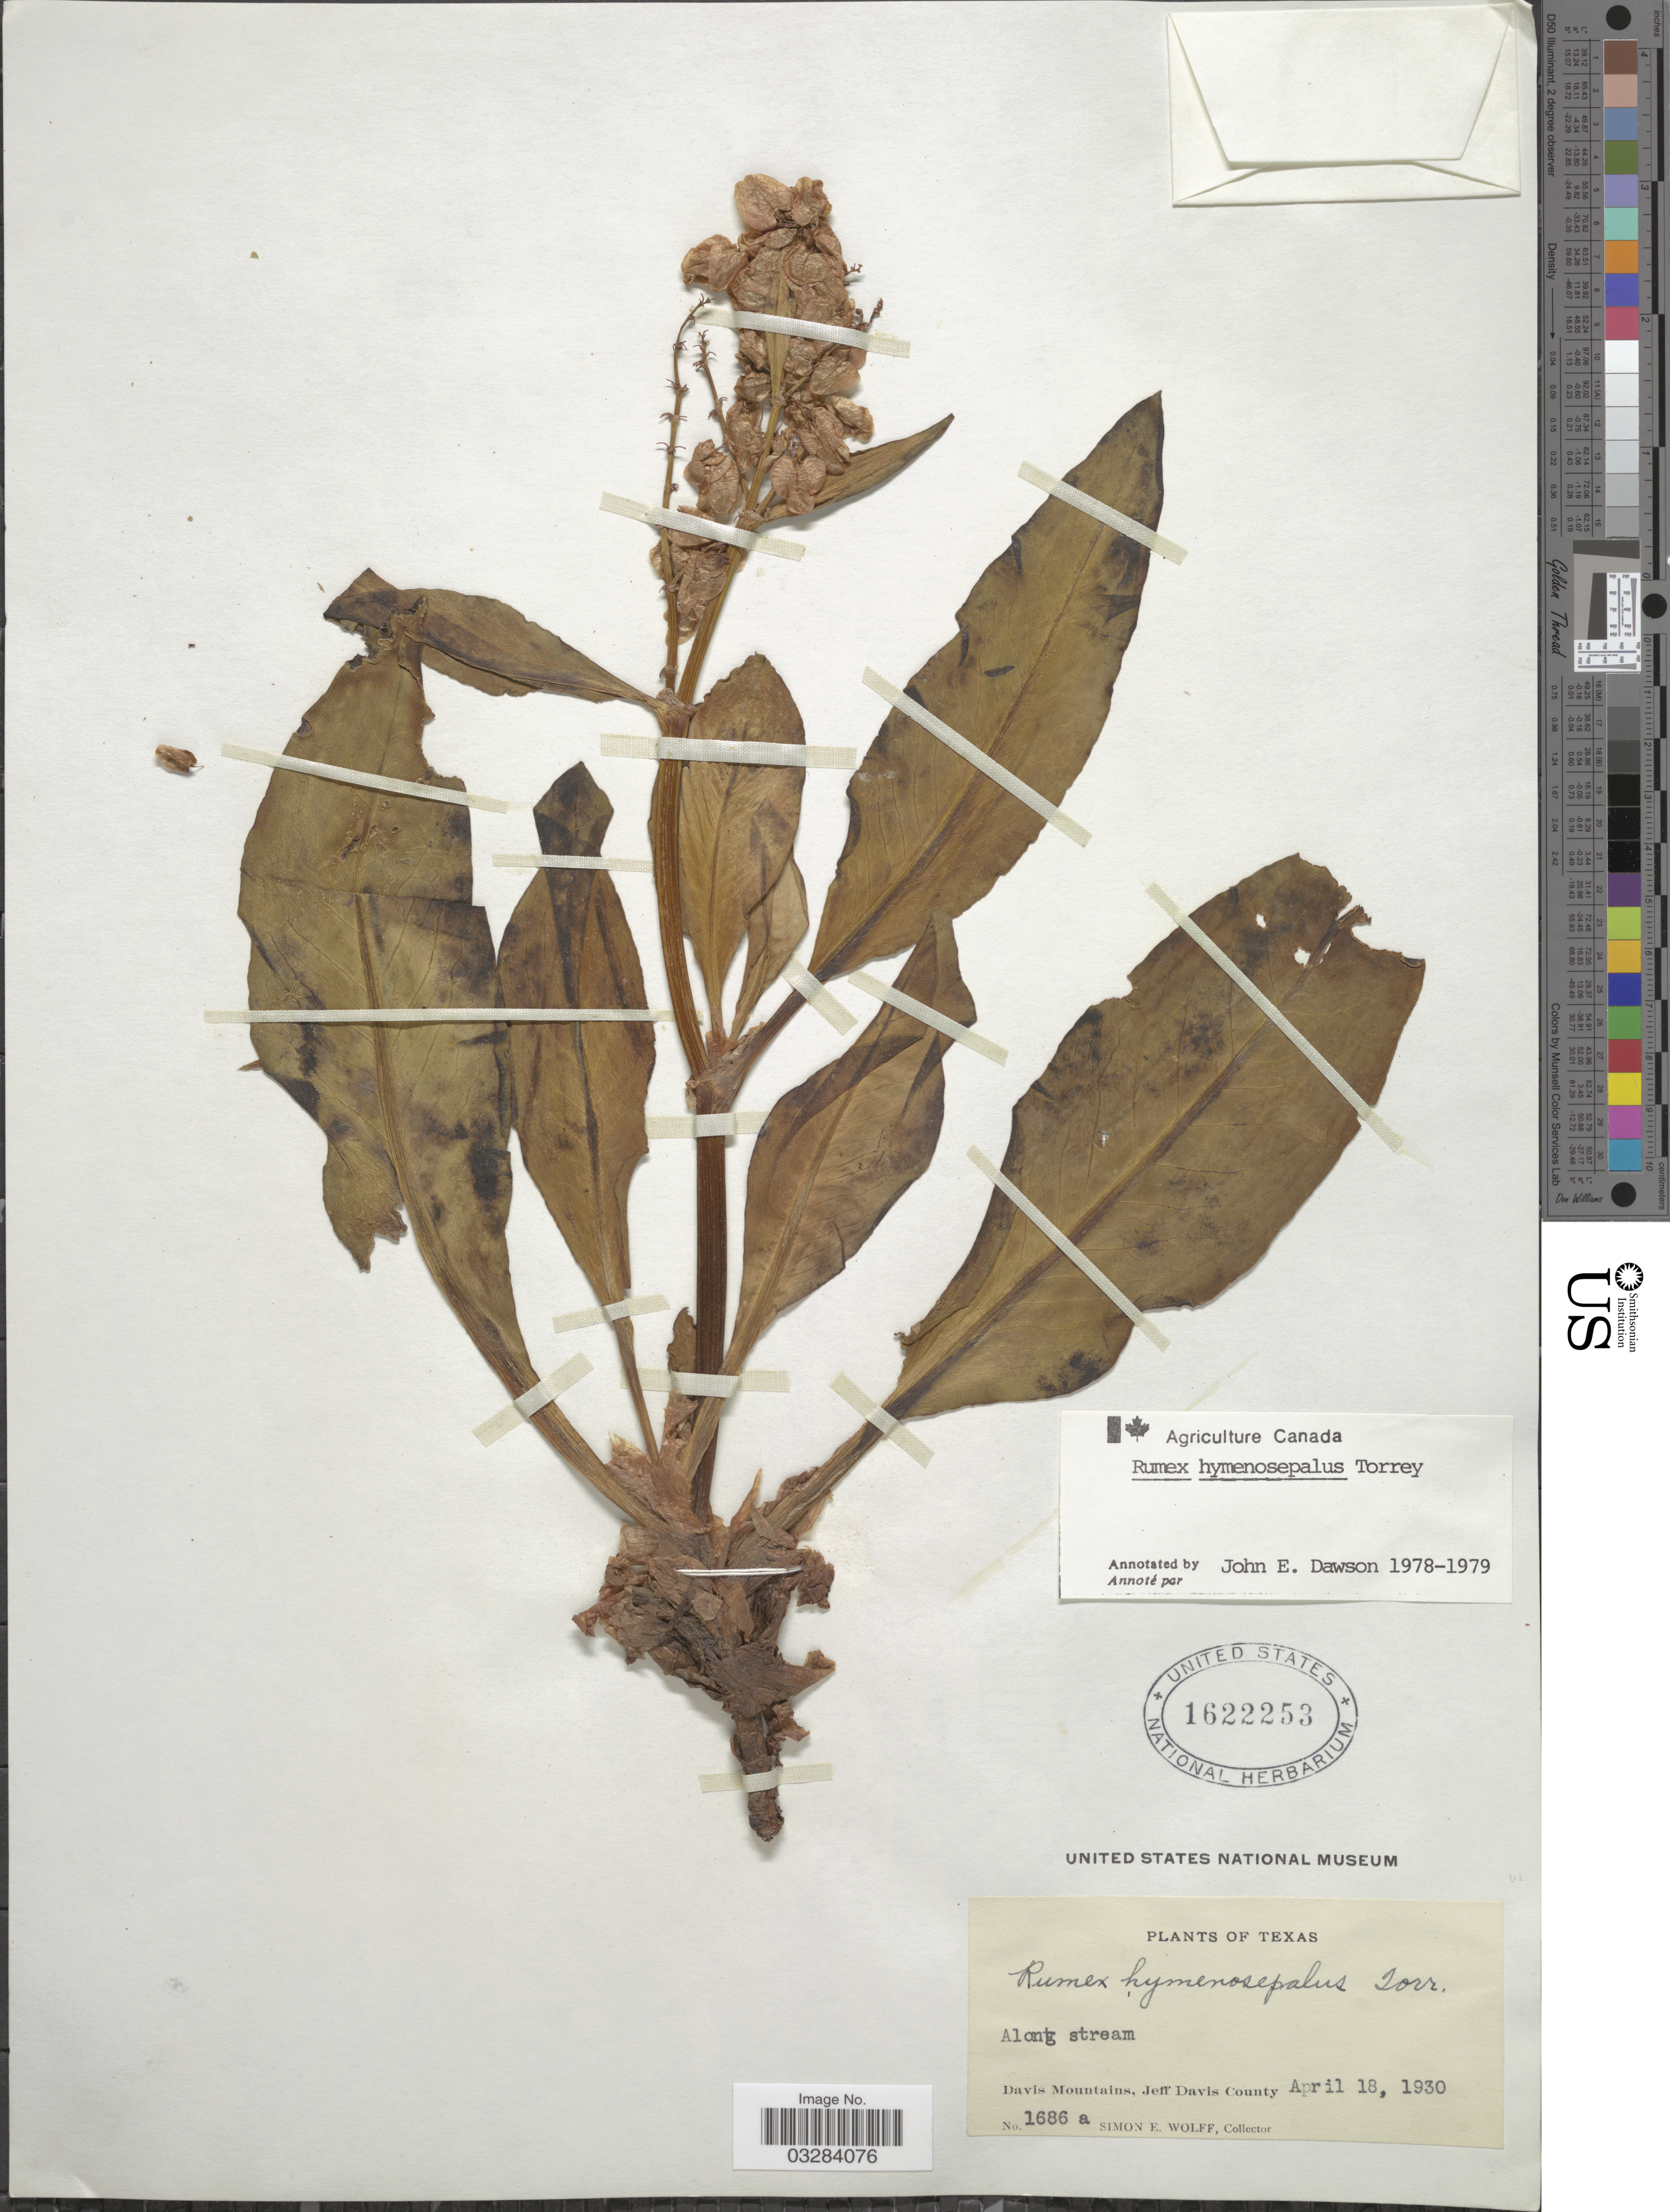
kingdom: Plantae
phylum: Tracheophyta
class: Magnoliopsida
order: Caryophyllales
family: Polygonaceae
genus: Rumex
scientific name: Rumex hymenosepalus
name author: Torr.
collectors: S. E. Wolff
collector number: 1686a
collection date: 1930-04-18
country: United States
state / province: Texas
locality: Davis Mountains, Jeff Davis County.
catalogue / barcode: US 1622253